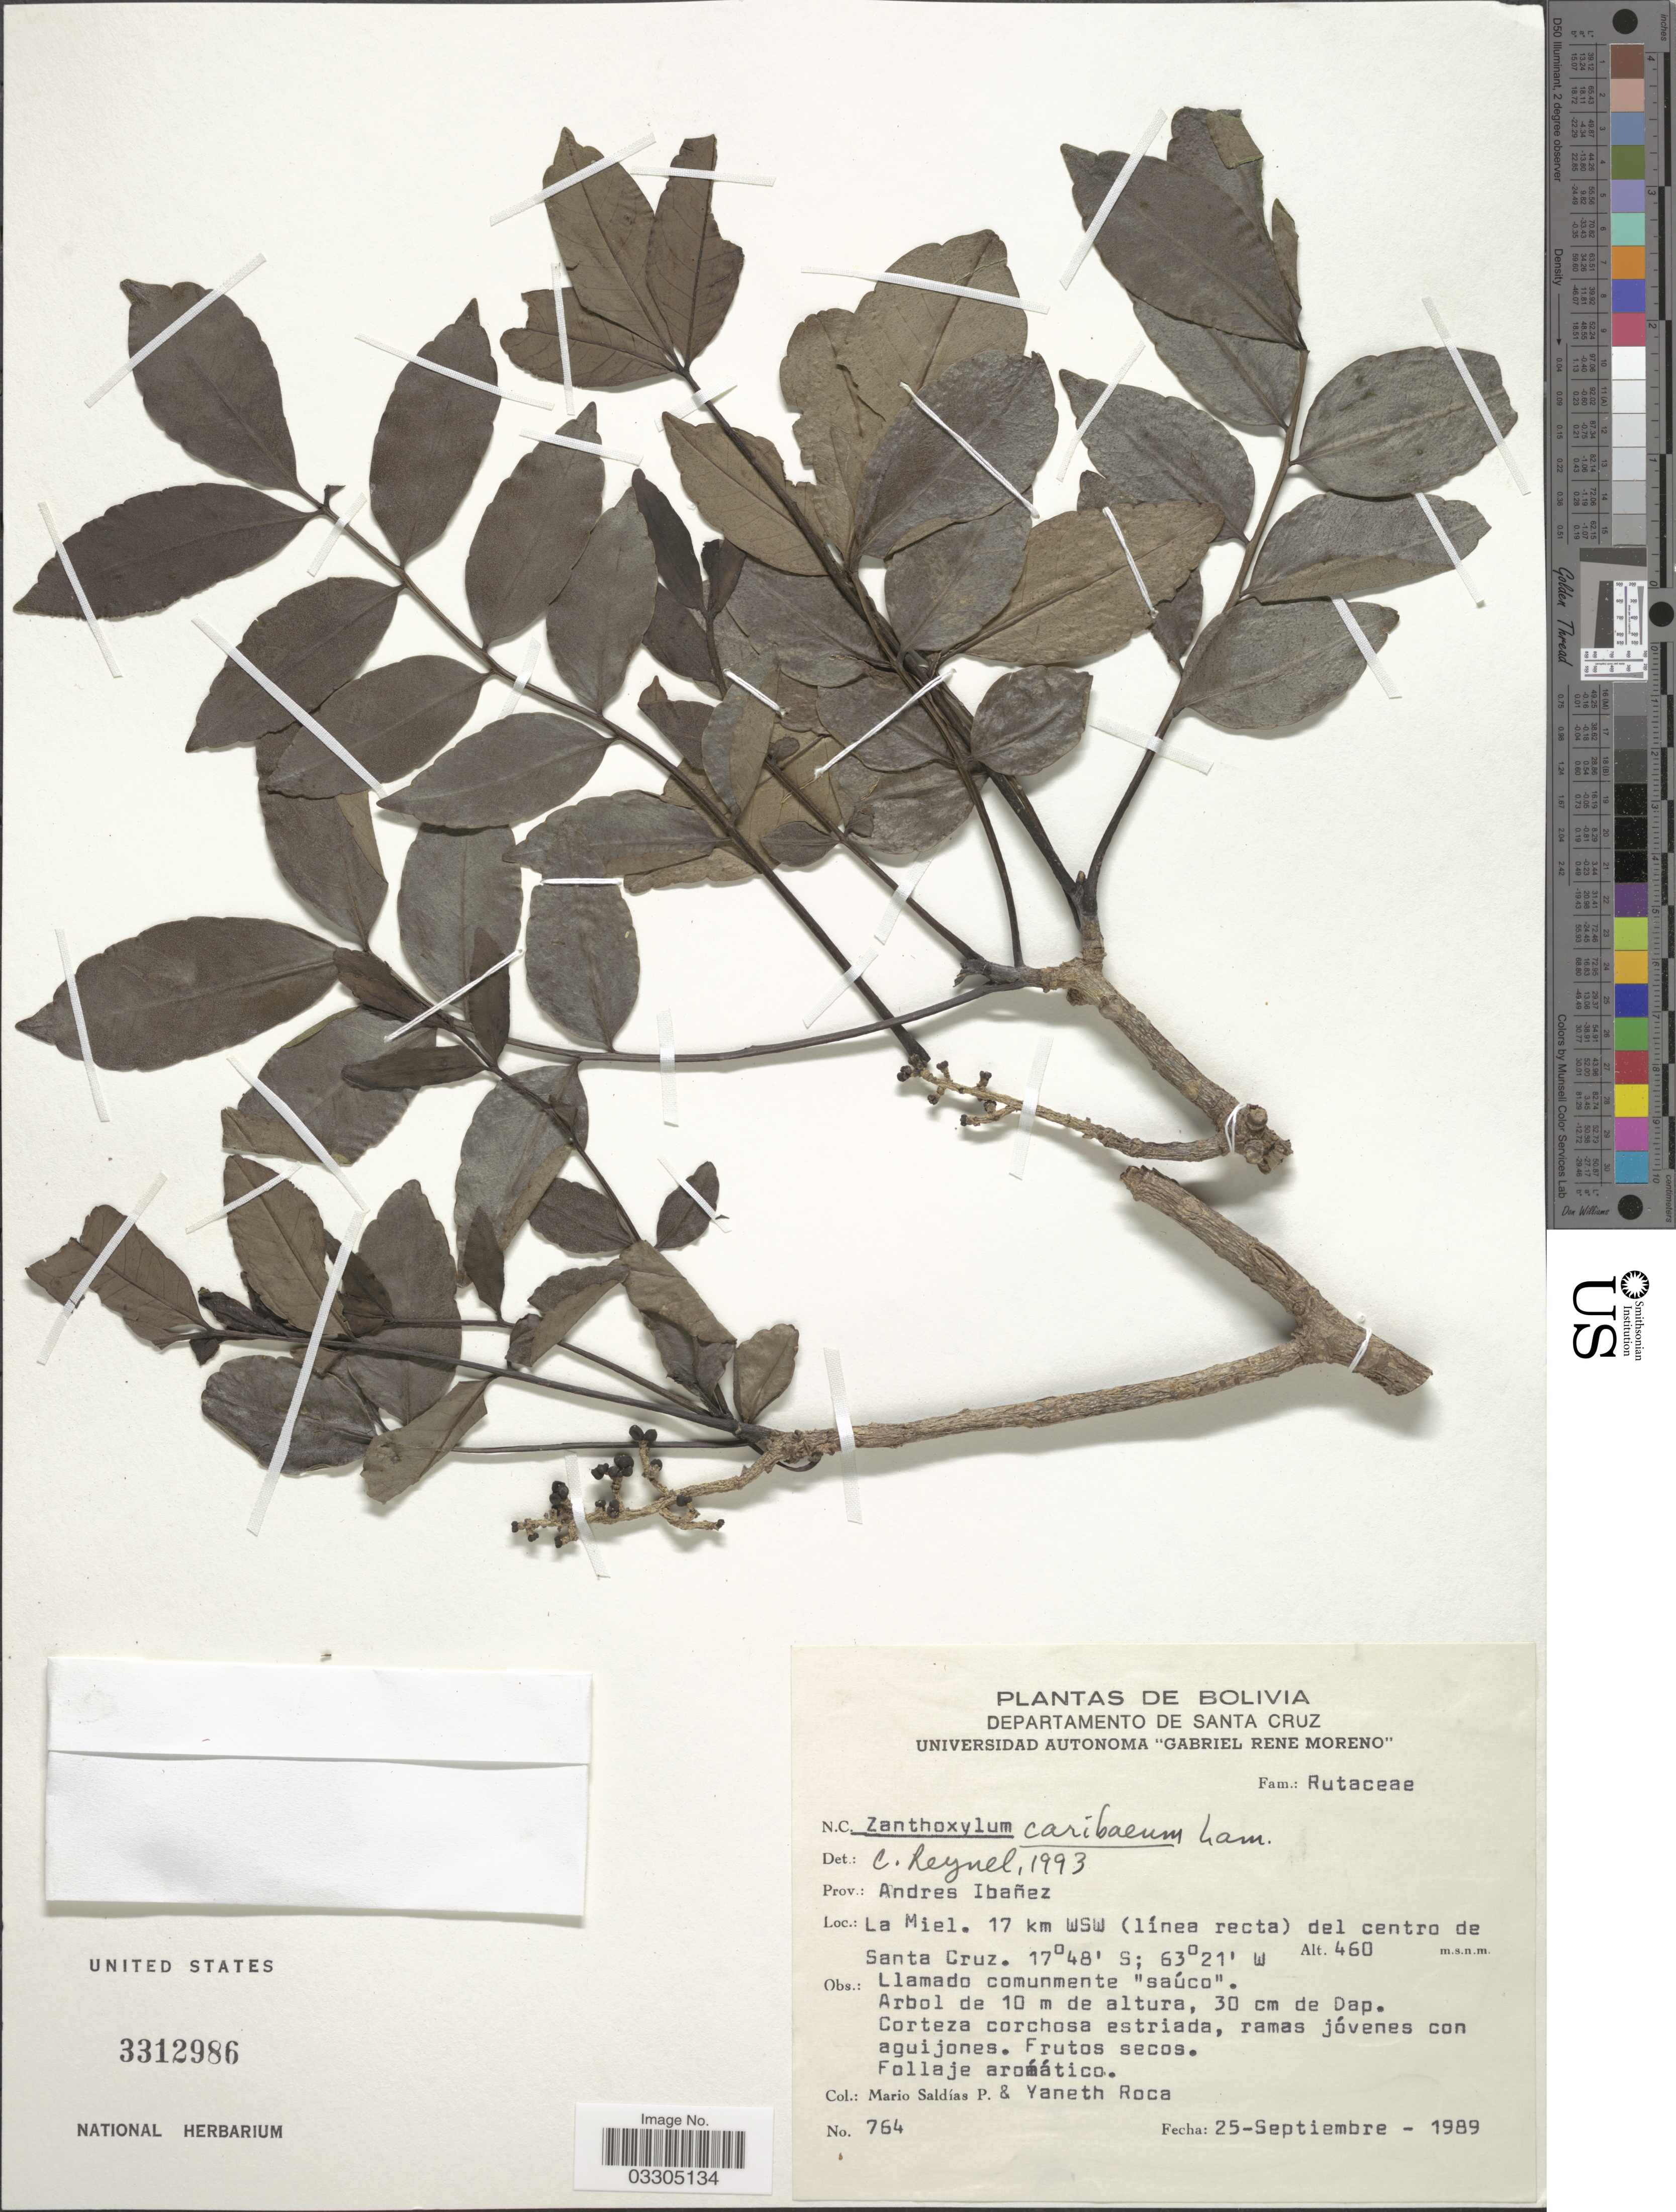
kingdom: Plantae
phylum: Tracheophyta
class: Magnoliopsida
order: Sapindales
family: Rutaceae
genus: Zanthoxylum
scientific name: Zanthoxylum caribaeum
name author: Lam.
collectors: M. Saldias Paz & Y. Roca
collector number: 764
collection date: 1989-09-25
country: Bolivia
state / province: Santa Cruz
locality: Prov. Andres Ibañez, La Miel. 17 km WSW (línea recta) del centro de Santa Cruz.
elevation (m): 460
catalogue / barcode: US 3312986